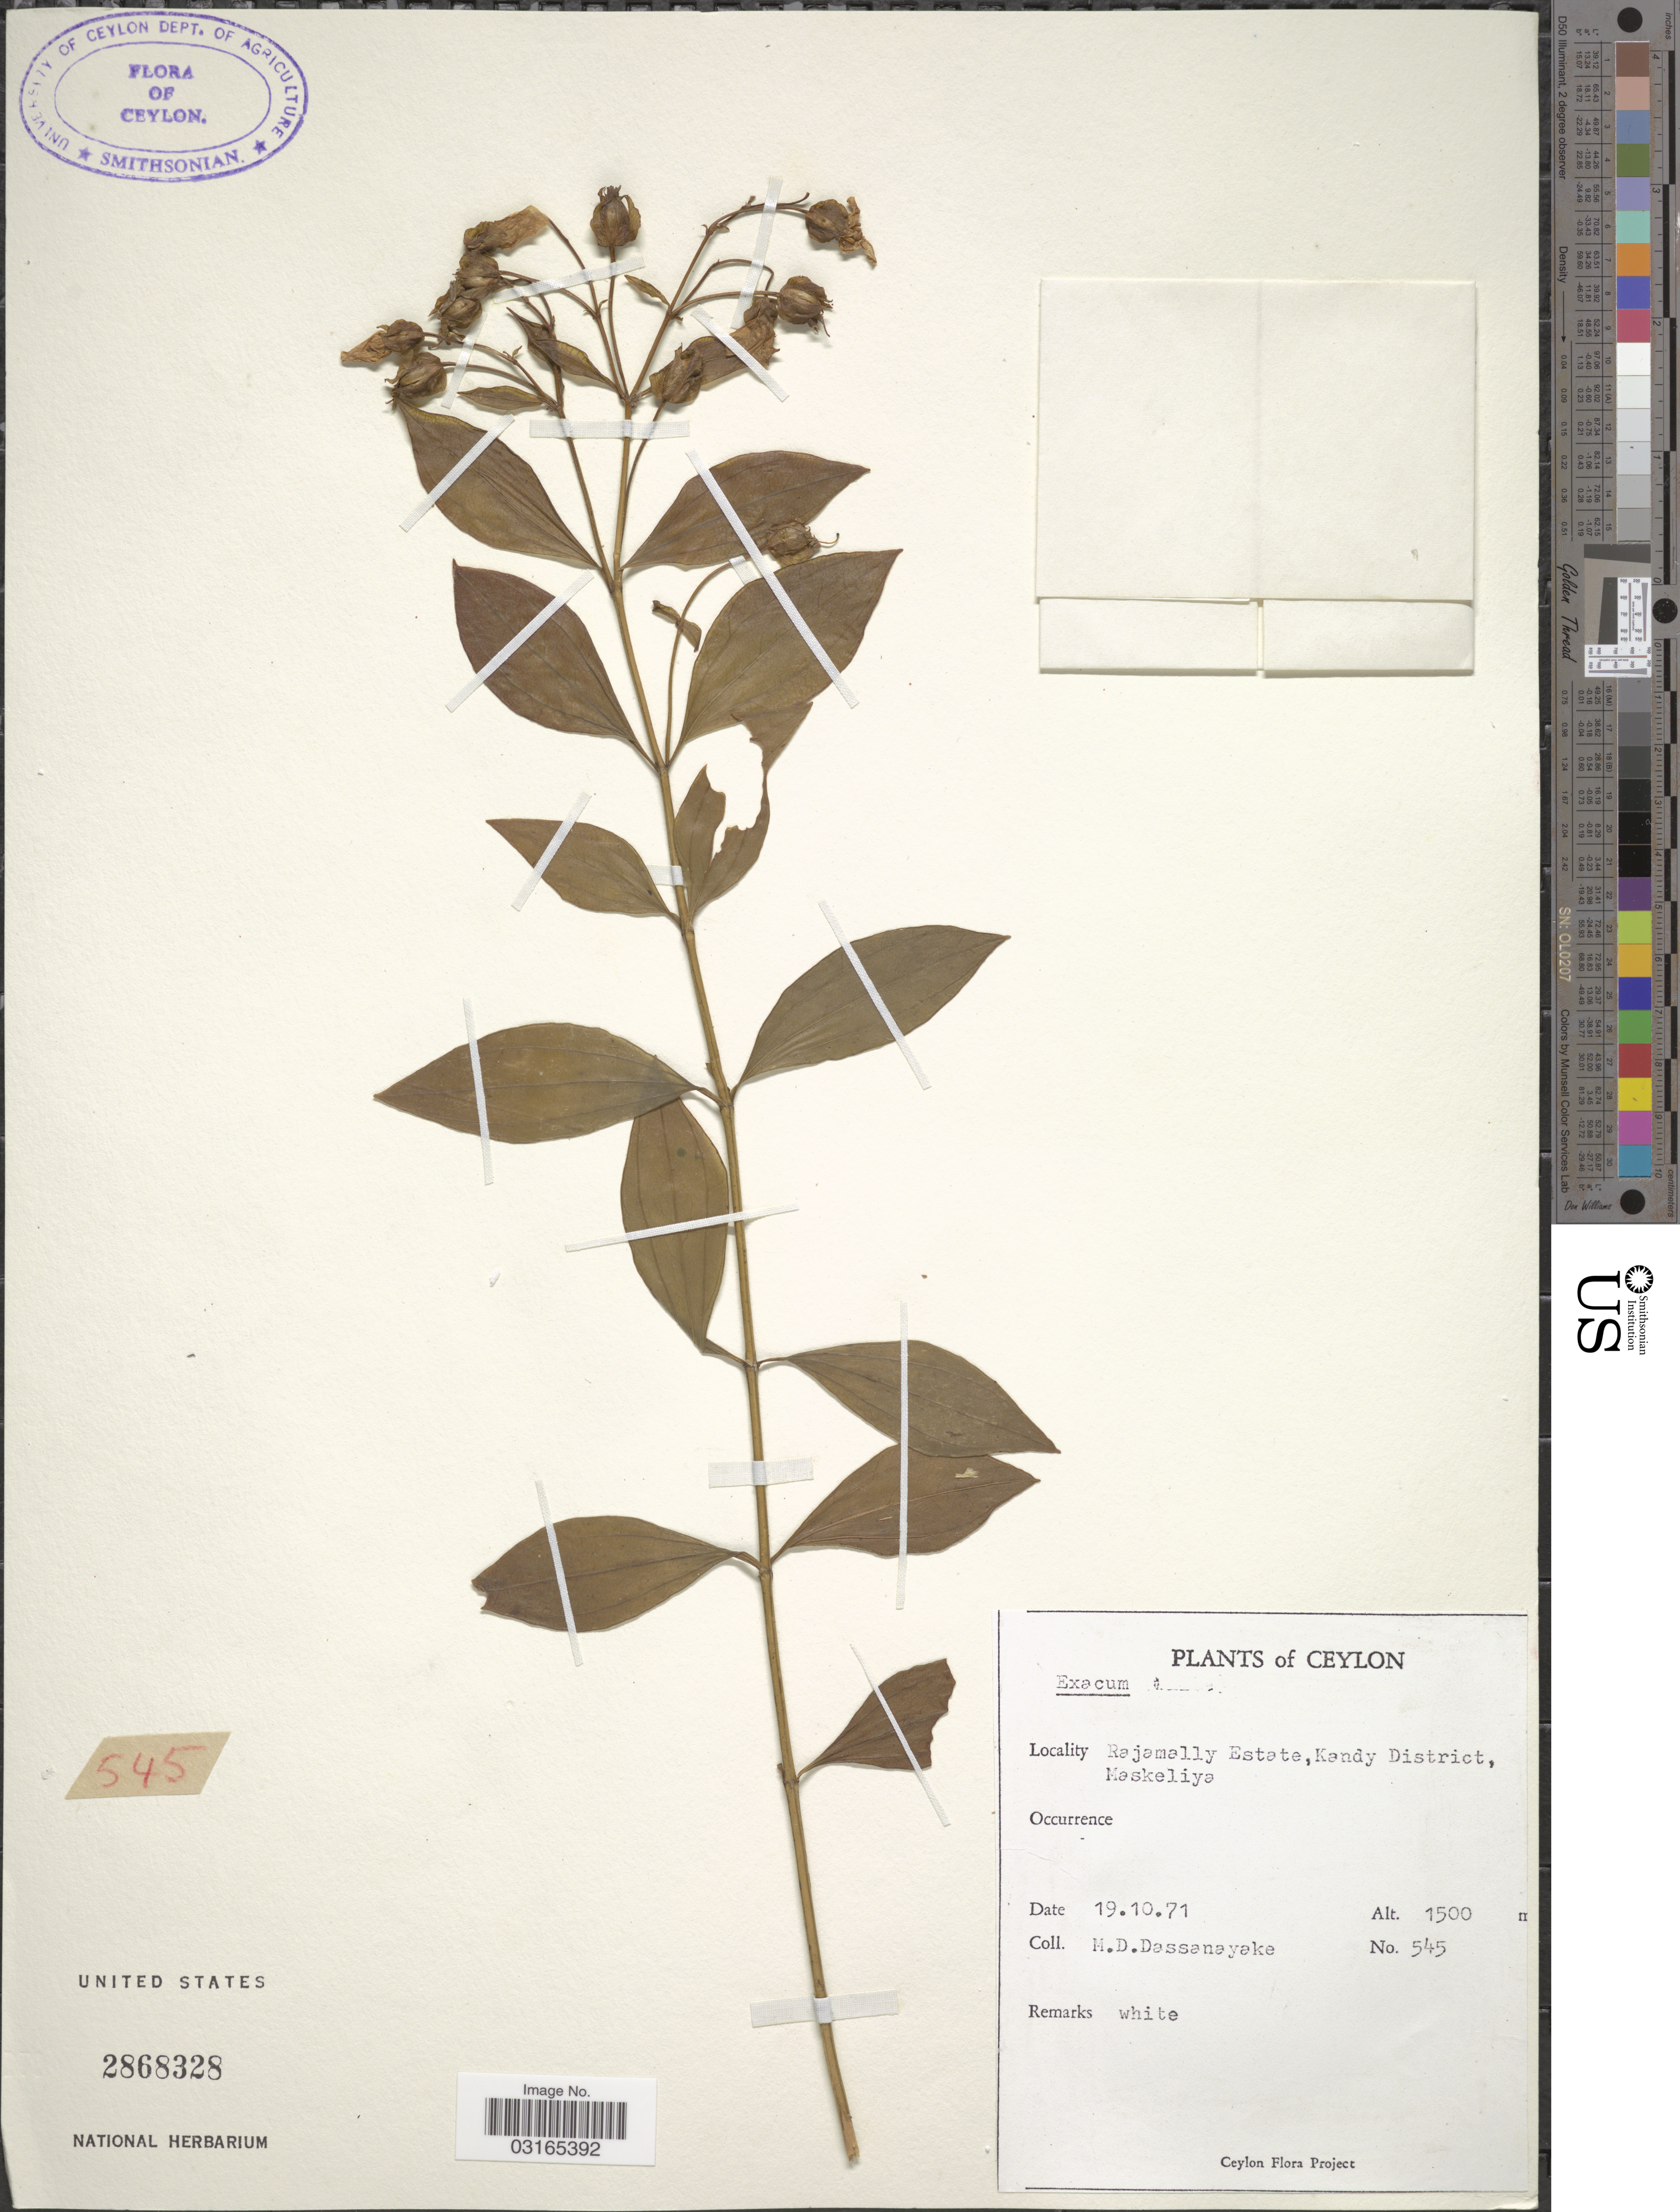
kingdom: Plantae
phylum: Tracheophyta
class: Magnoliopsida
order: Gentianales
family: Gentianaceae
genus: Exacum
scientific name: Exacum sp.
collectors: M. D. Dassanayake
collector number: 545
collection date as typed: Transcribed d/m/y: 19/10/71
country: Sri Lanka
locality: Ceylon. Rajamally Estate, Kandy District, Maskeliya.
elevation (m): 1500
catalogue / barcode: US 2868328